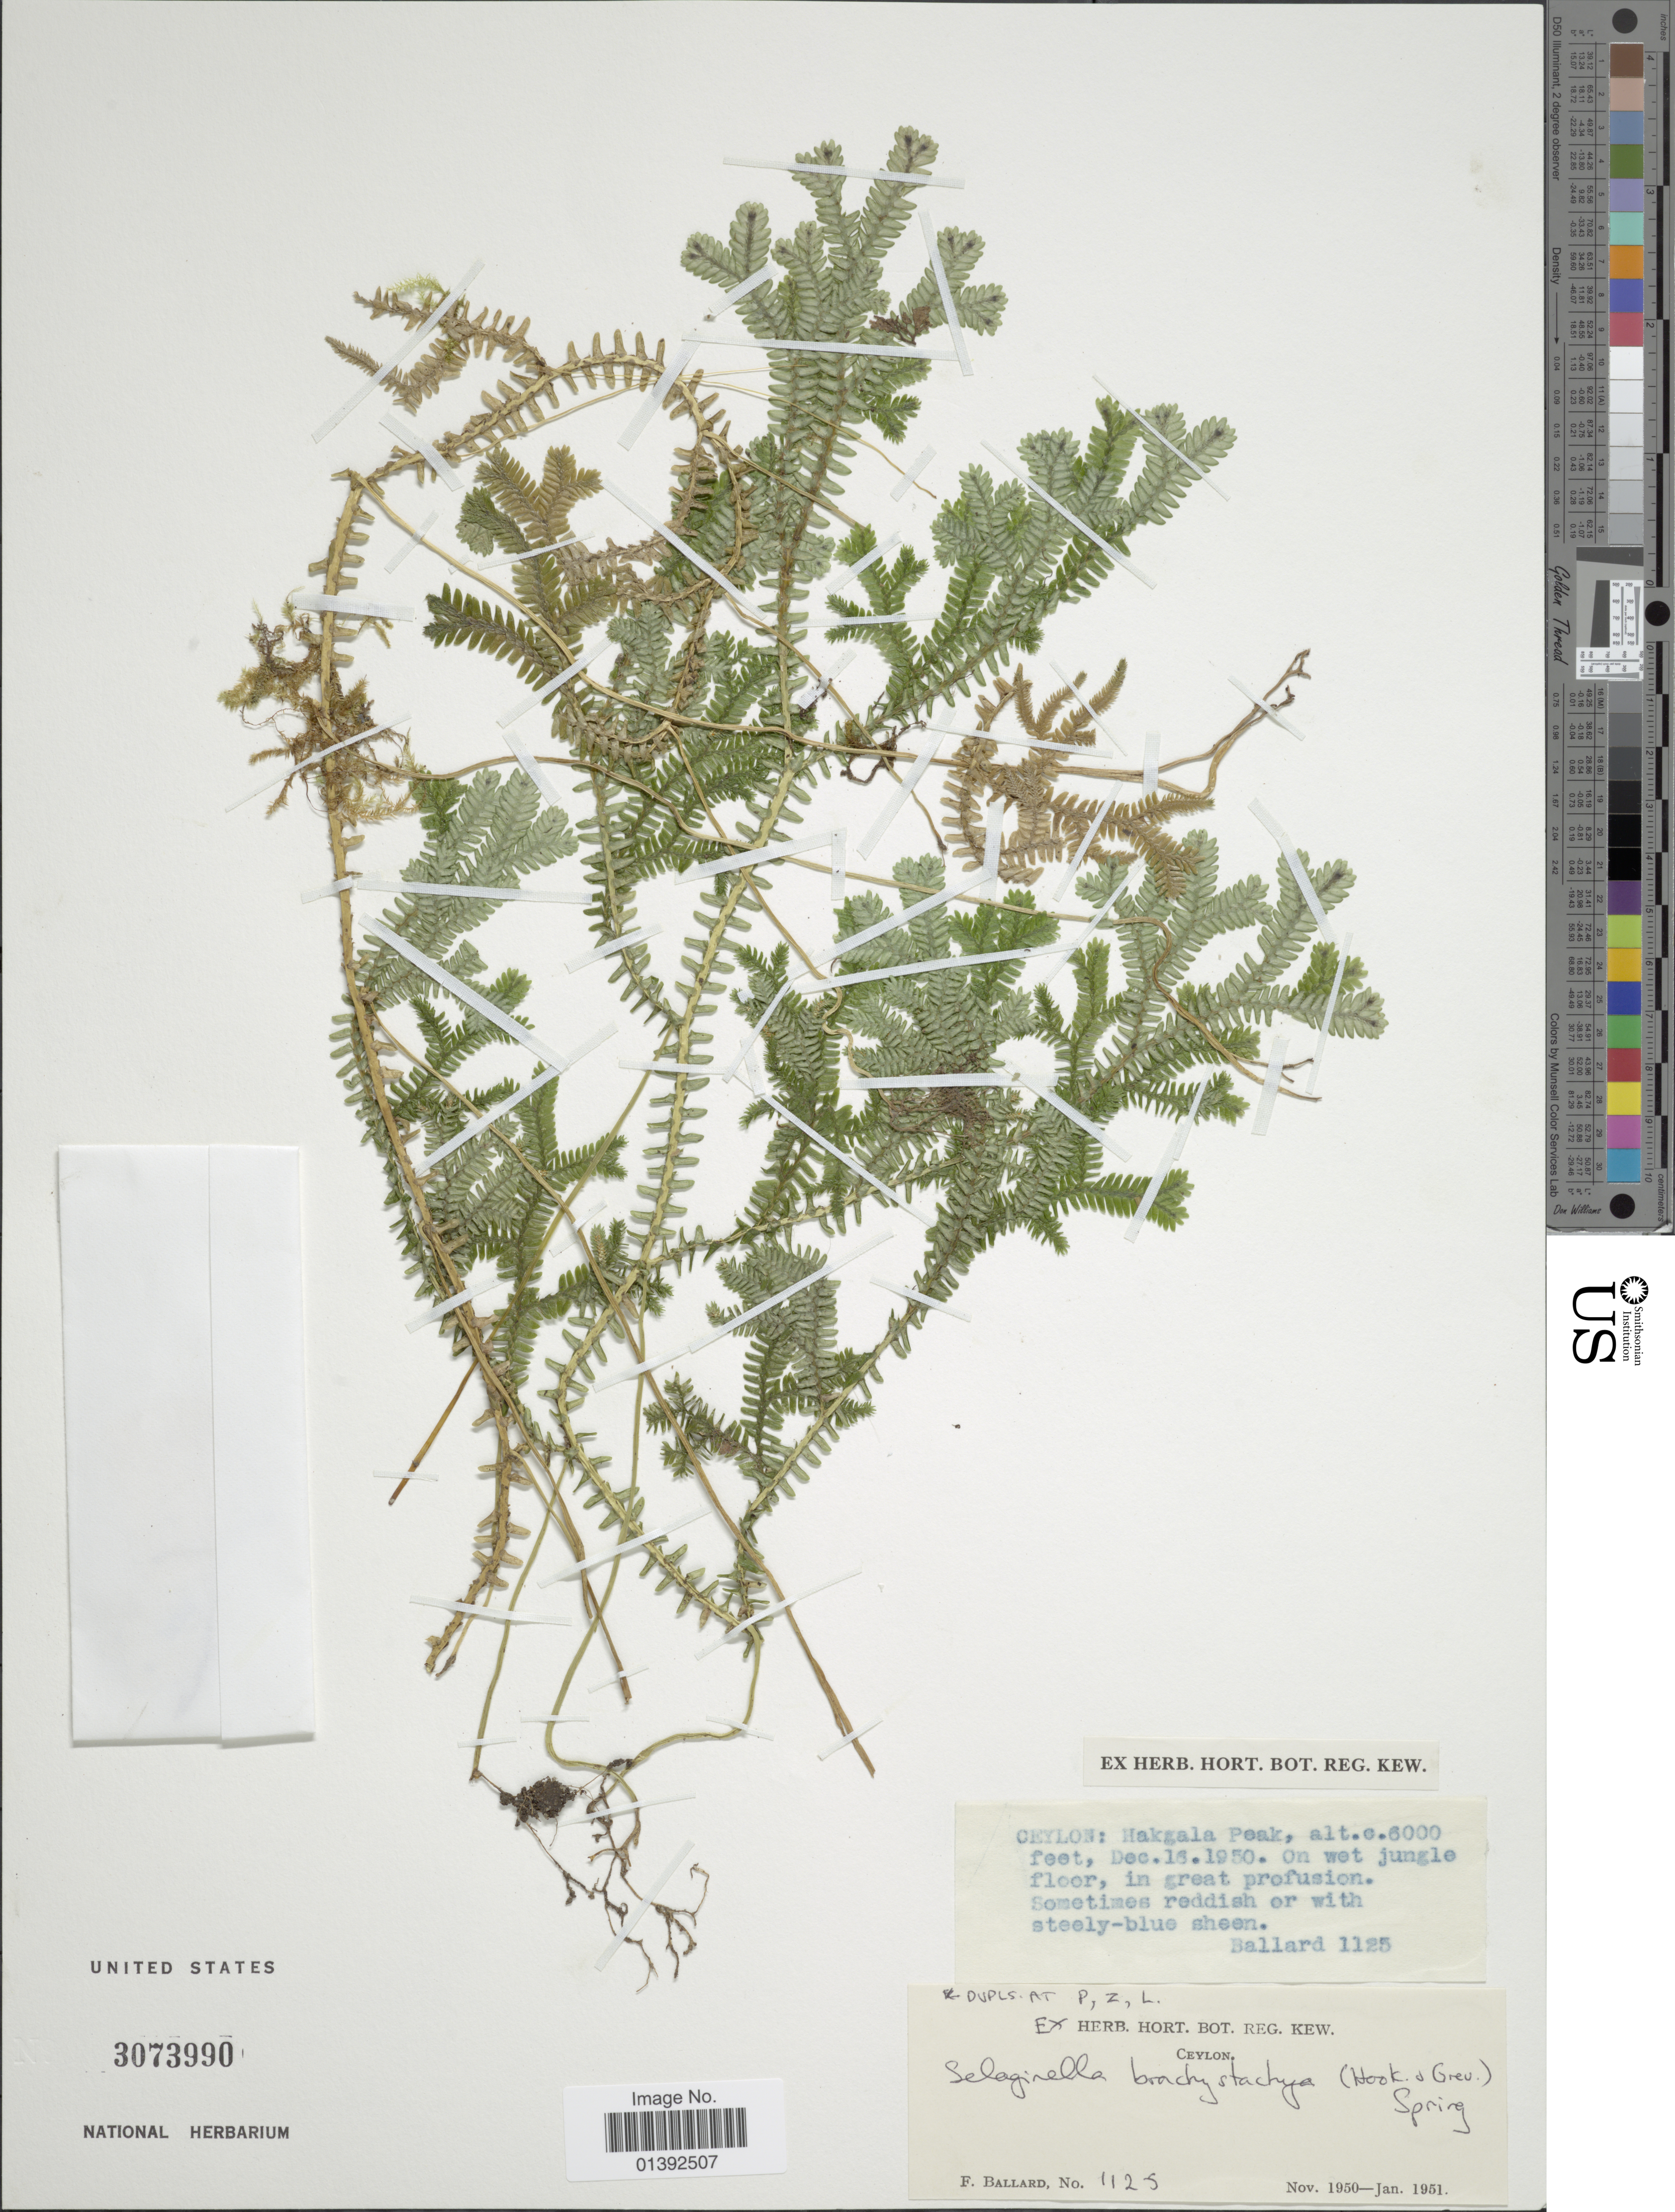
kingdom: Plantae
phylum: Tracheophyta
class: Lycopodiopsida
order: Selaginellales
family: Selaginellaceae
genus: Selaginella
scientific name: Selaginella brachystachya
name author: (Hook. & Grev.) Spring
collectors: F. Ballard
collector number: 1125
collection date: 1950-12-16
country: Sri Lanka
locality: Ceylon: Hakgala Peak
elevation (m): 1829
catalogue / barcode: US 3073990